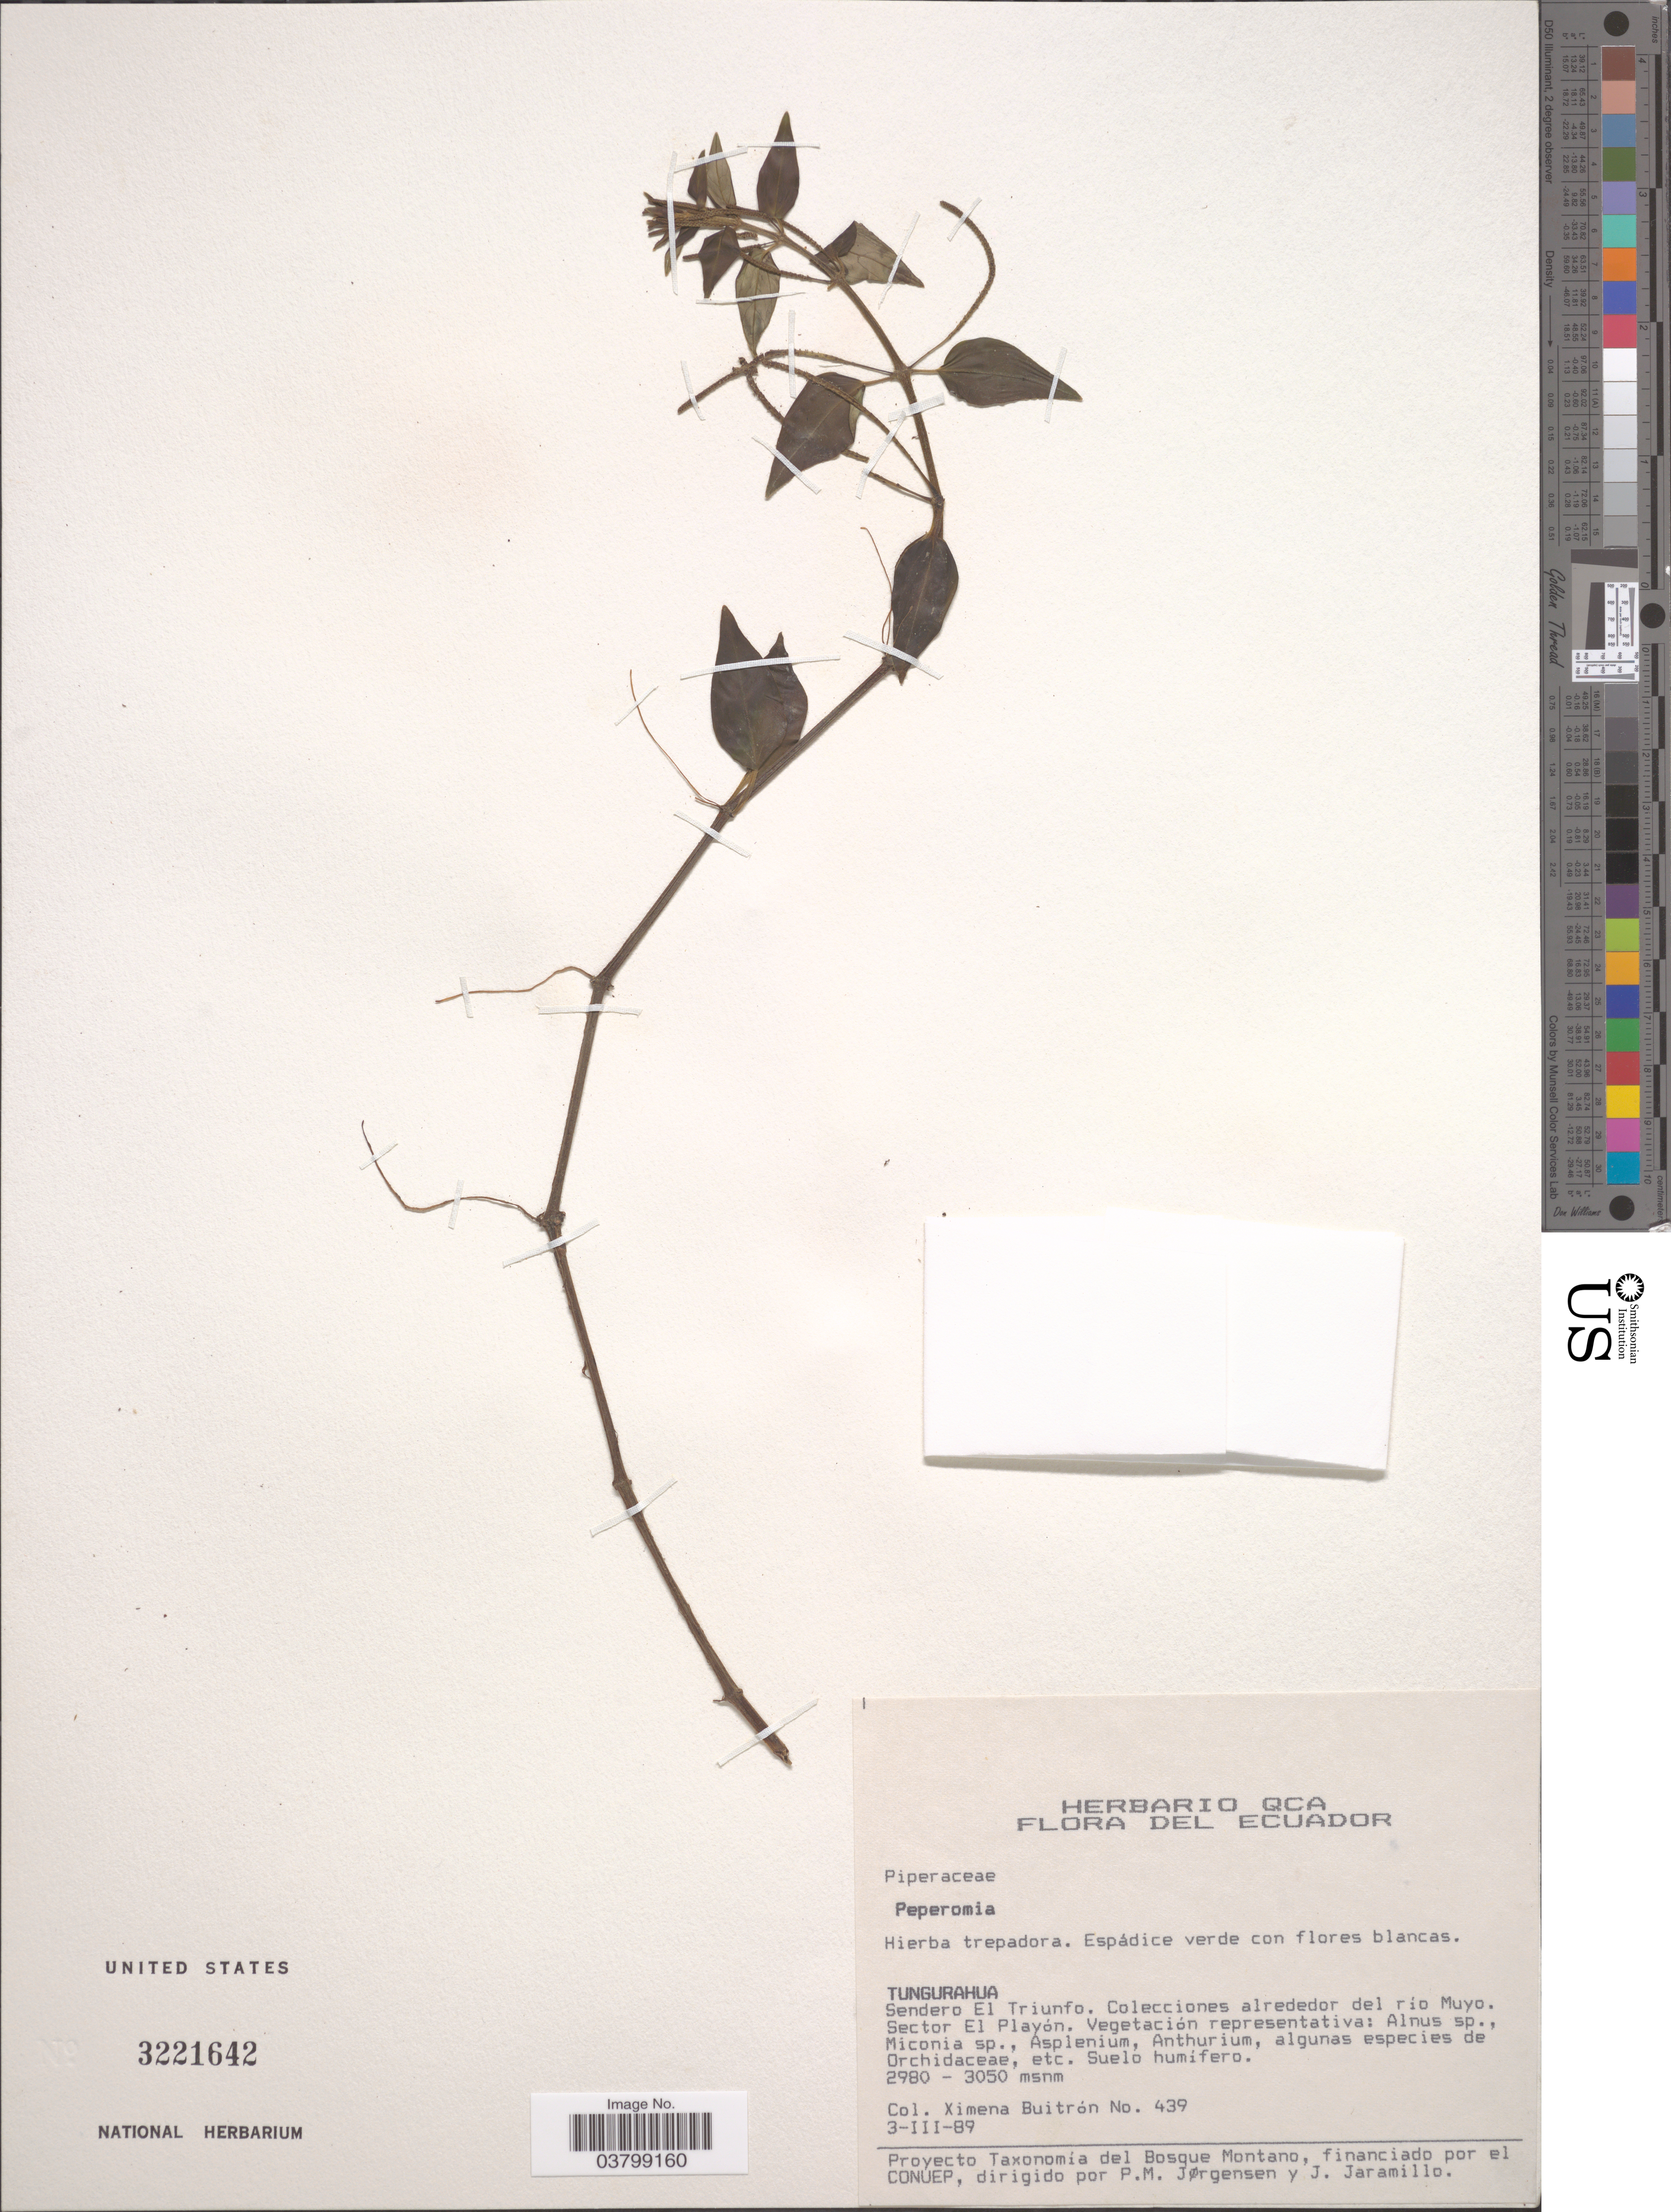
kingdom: Plantae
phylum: Tracheophyta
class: Magnoliopsida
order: Piperales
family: Piperaceae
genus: Peperomia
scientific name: Peperomia sp.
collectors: X. Buitrón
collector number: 439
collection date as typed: Transcribed d/m/y: 3/3/89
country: Ecuador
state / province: Tungurahua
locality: Sendero El Triunfo. Colecciones alrededor del río Muyo. Sector El Playón.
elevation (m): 2980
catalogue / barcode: US 3221642